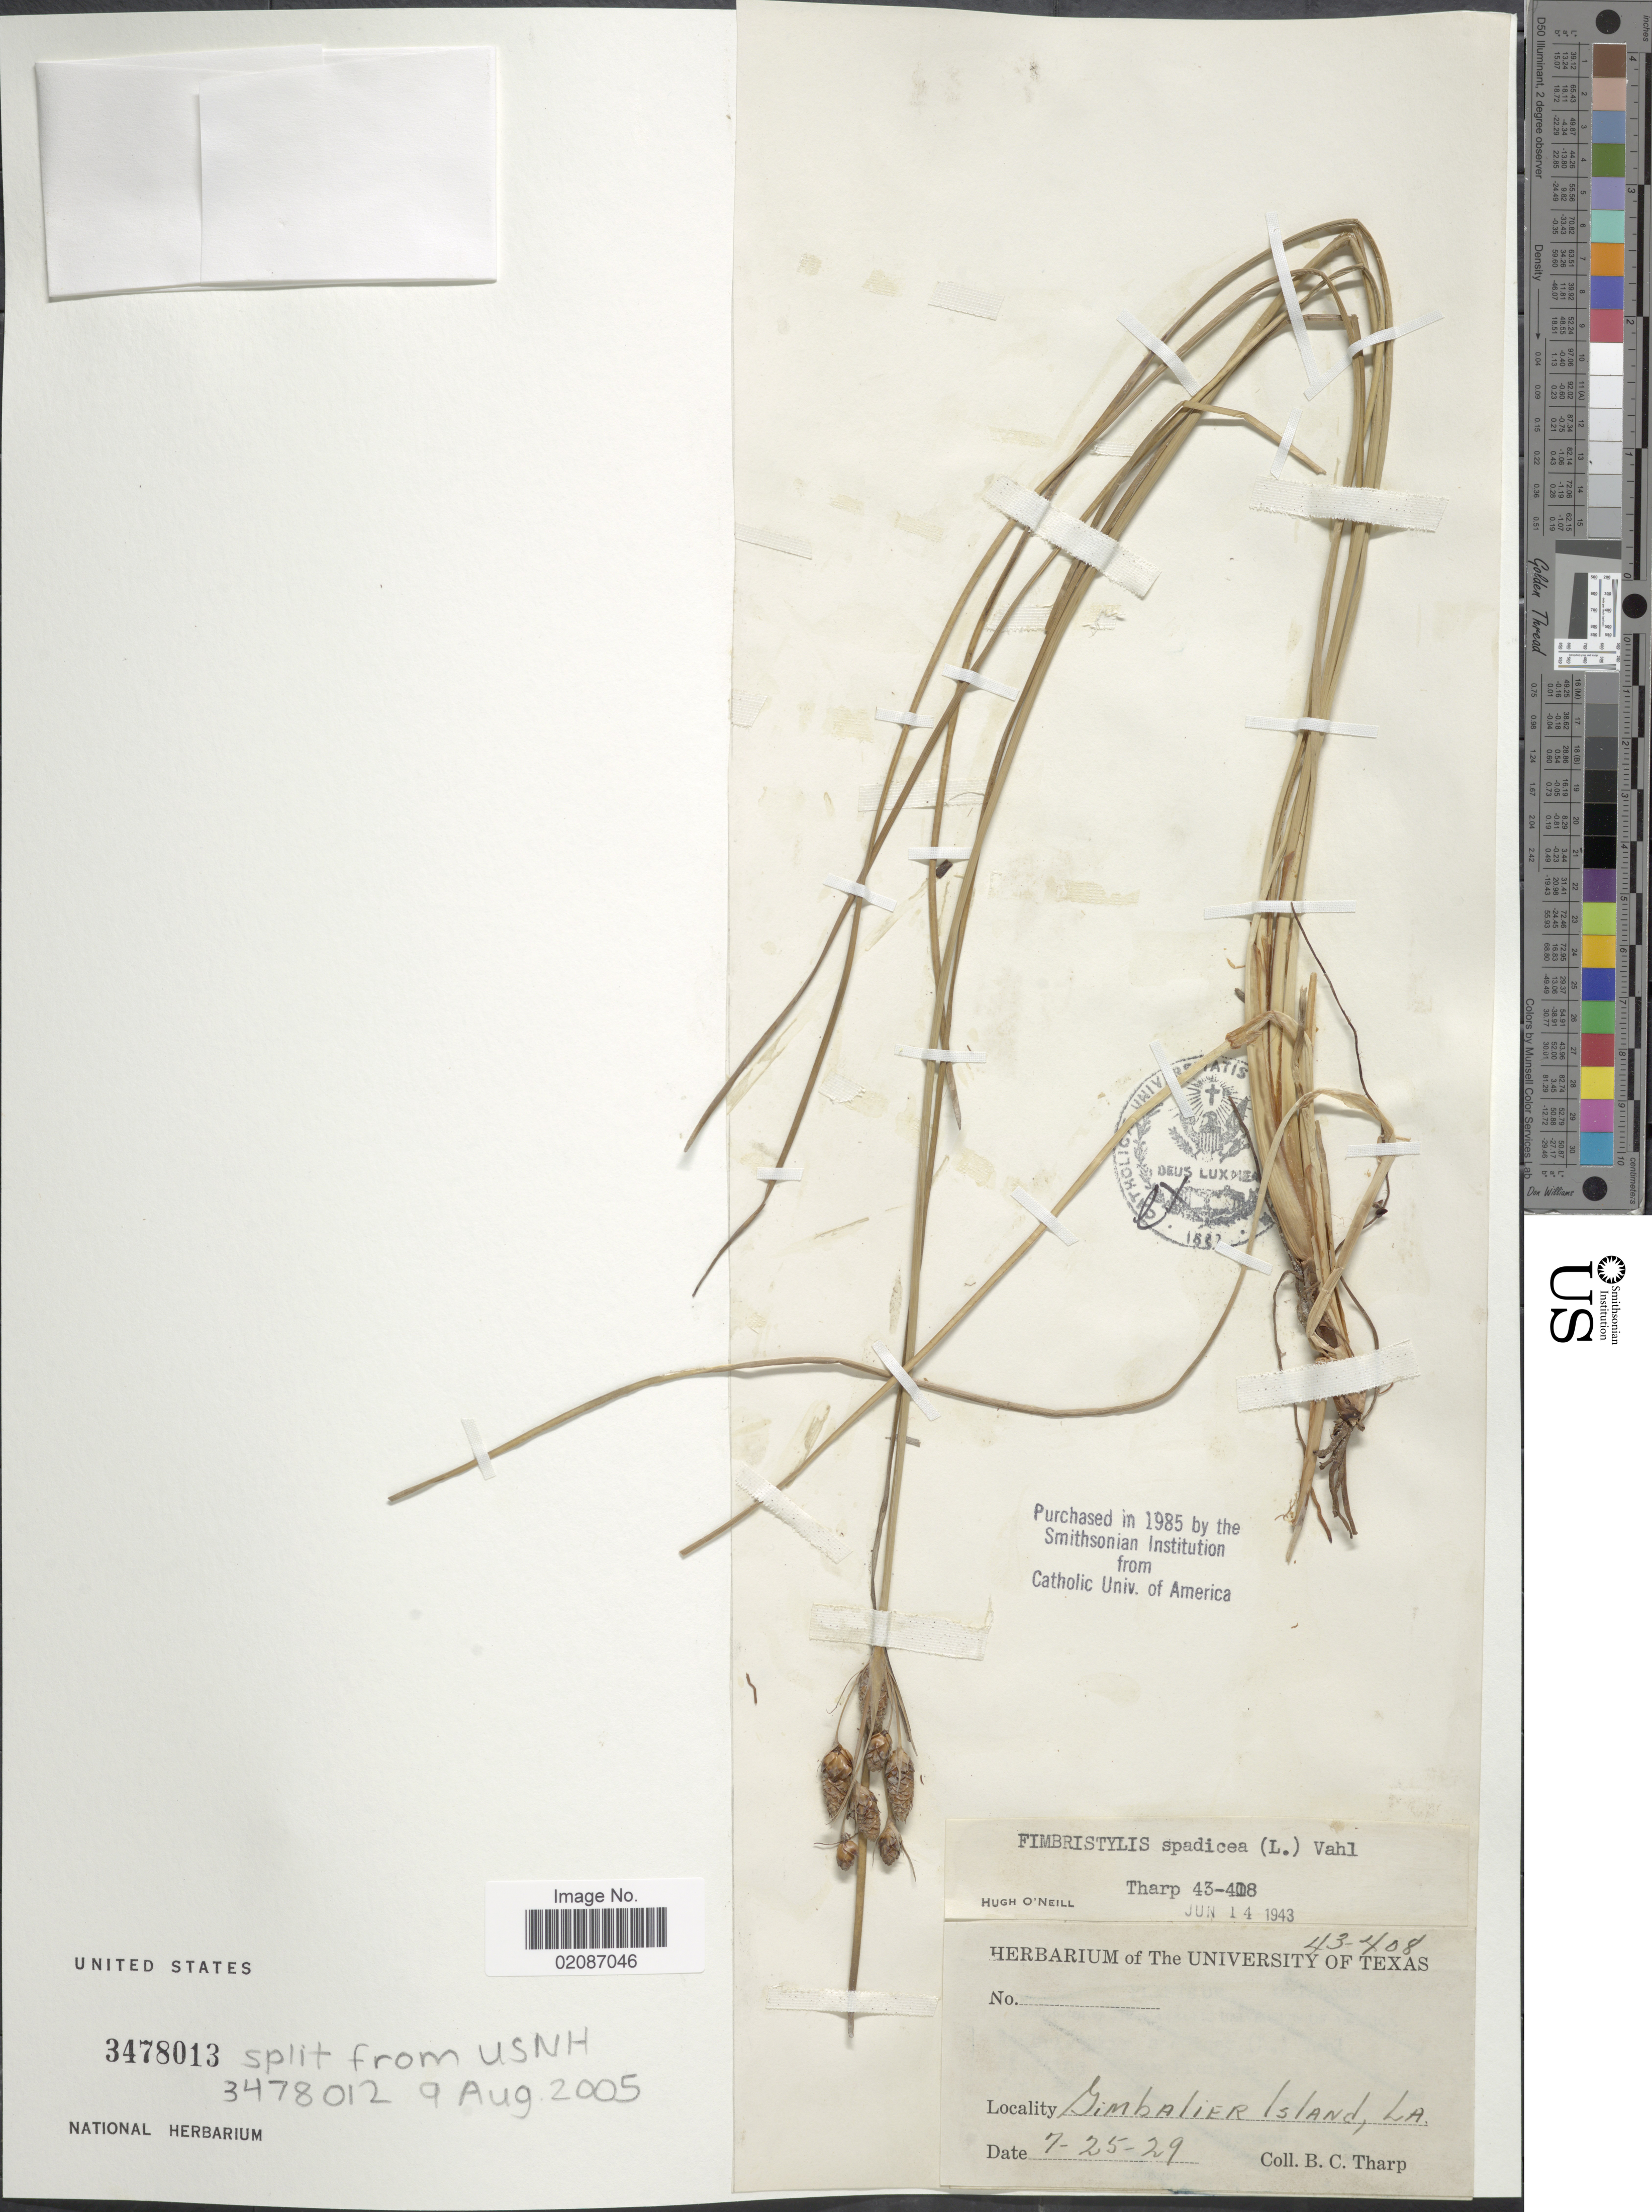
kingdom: Plantae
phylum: Tracheophyta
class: Liliopsida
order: Poales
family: Cyperaceae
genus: Fimbristylis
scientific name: Fimbristylis spadicea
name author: (L.) Vahl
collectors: B. C. Tharp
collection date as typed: Transcribed d/m/y: 25/7/29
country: United States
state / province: Louisiana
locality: Gimbalier Island, La.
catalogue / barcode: US 3478013